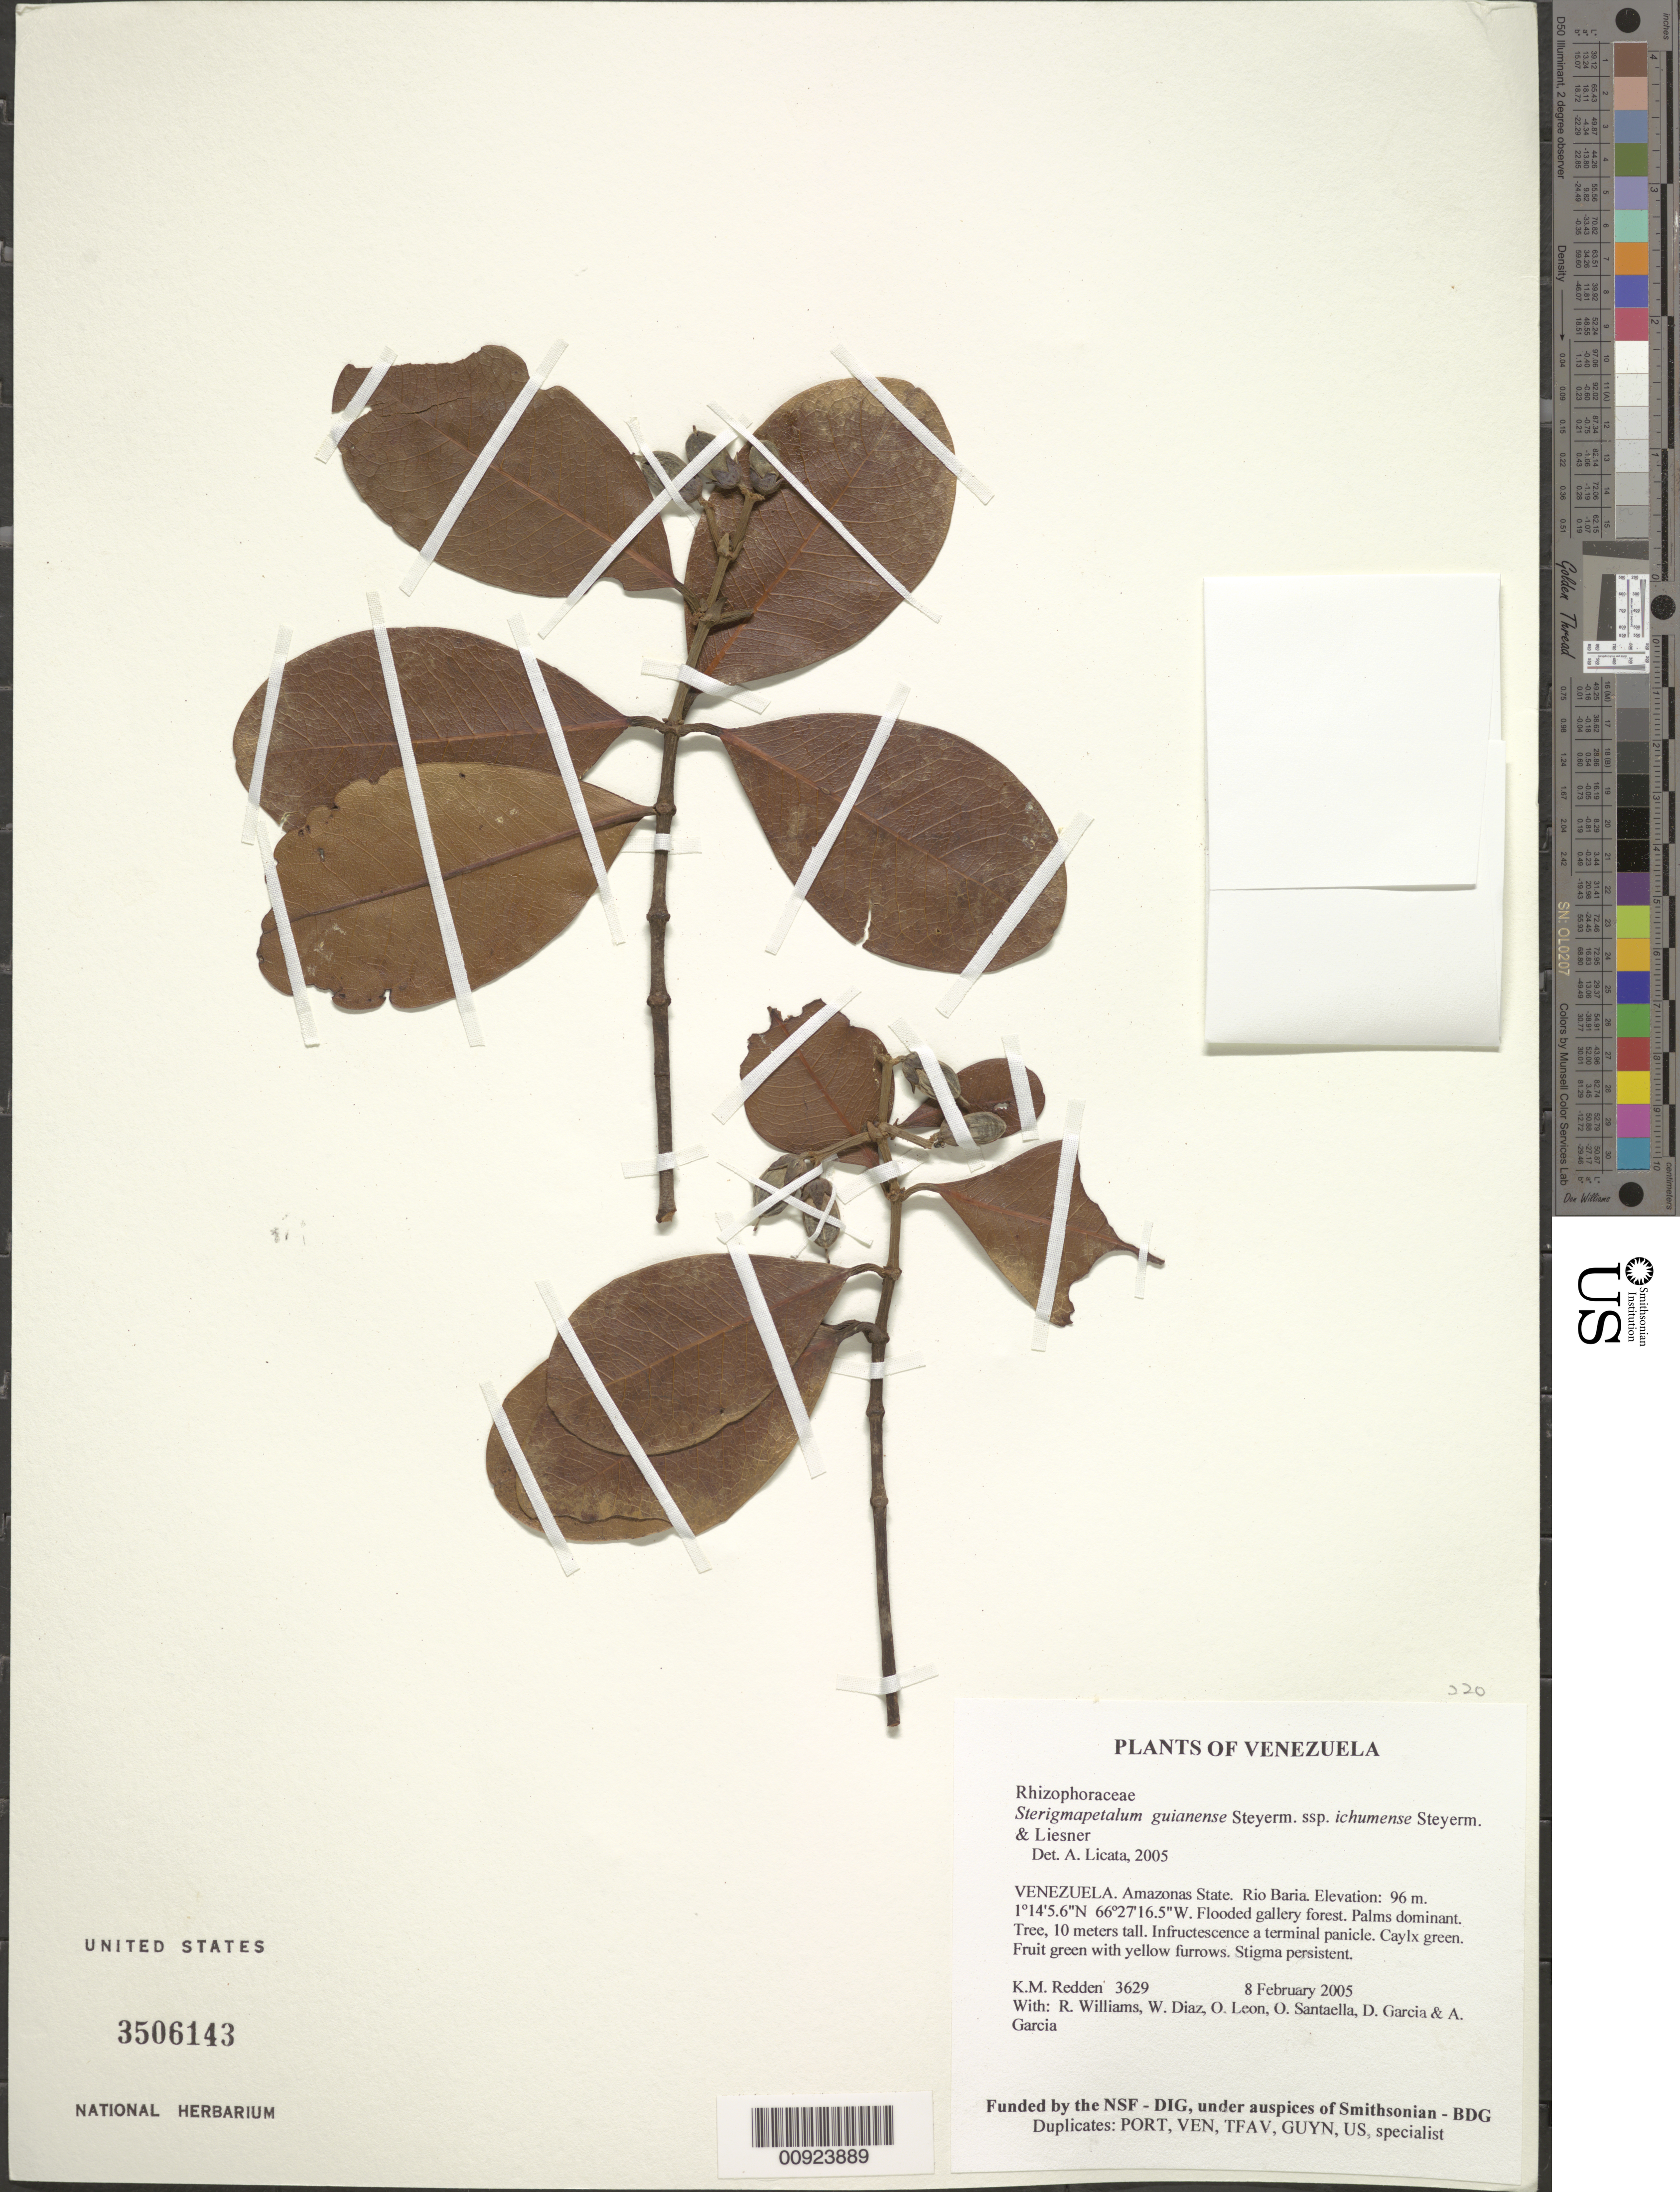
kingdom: Plantae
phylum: Tracheophyta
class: Magnoliopsida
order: Malpighiales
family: Rhizophoraceae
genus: Sterigmapetalum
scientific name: Sterigmapetalum guianense subsp. ichunense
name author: Steyerm. & Liesner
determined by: Licata, A., (PORT), Univ. Nac. Exp. de los Llanos Ezequiel Zamora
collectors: K. M. Redden, R. Williams, W. Díaz P., O. León, O. Santaella, D. Garcia & A. Garcia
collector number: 3629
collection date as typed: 8 February 2005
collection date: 2005-02-08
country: Venezuela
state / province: Amazonas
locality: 20 - Rio Baria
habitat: Flooded gallery forest. Palms dominant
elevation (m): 96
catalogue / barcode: US 3506143